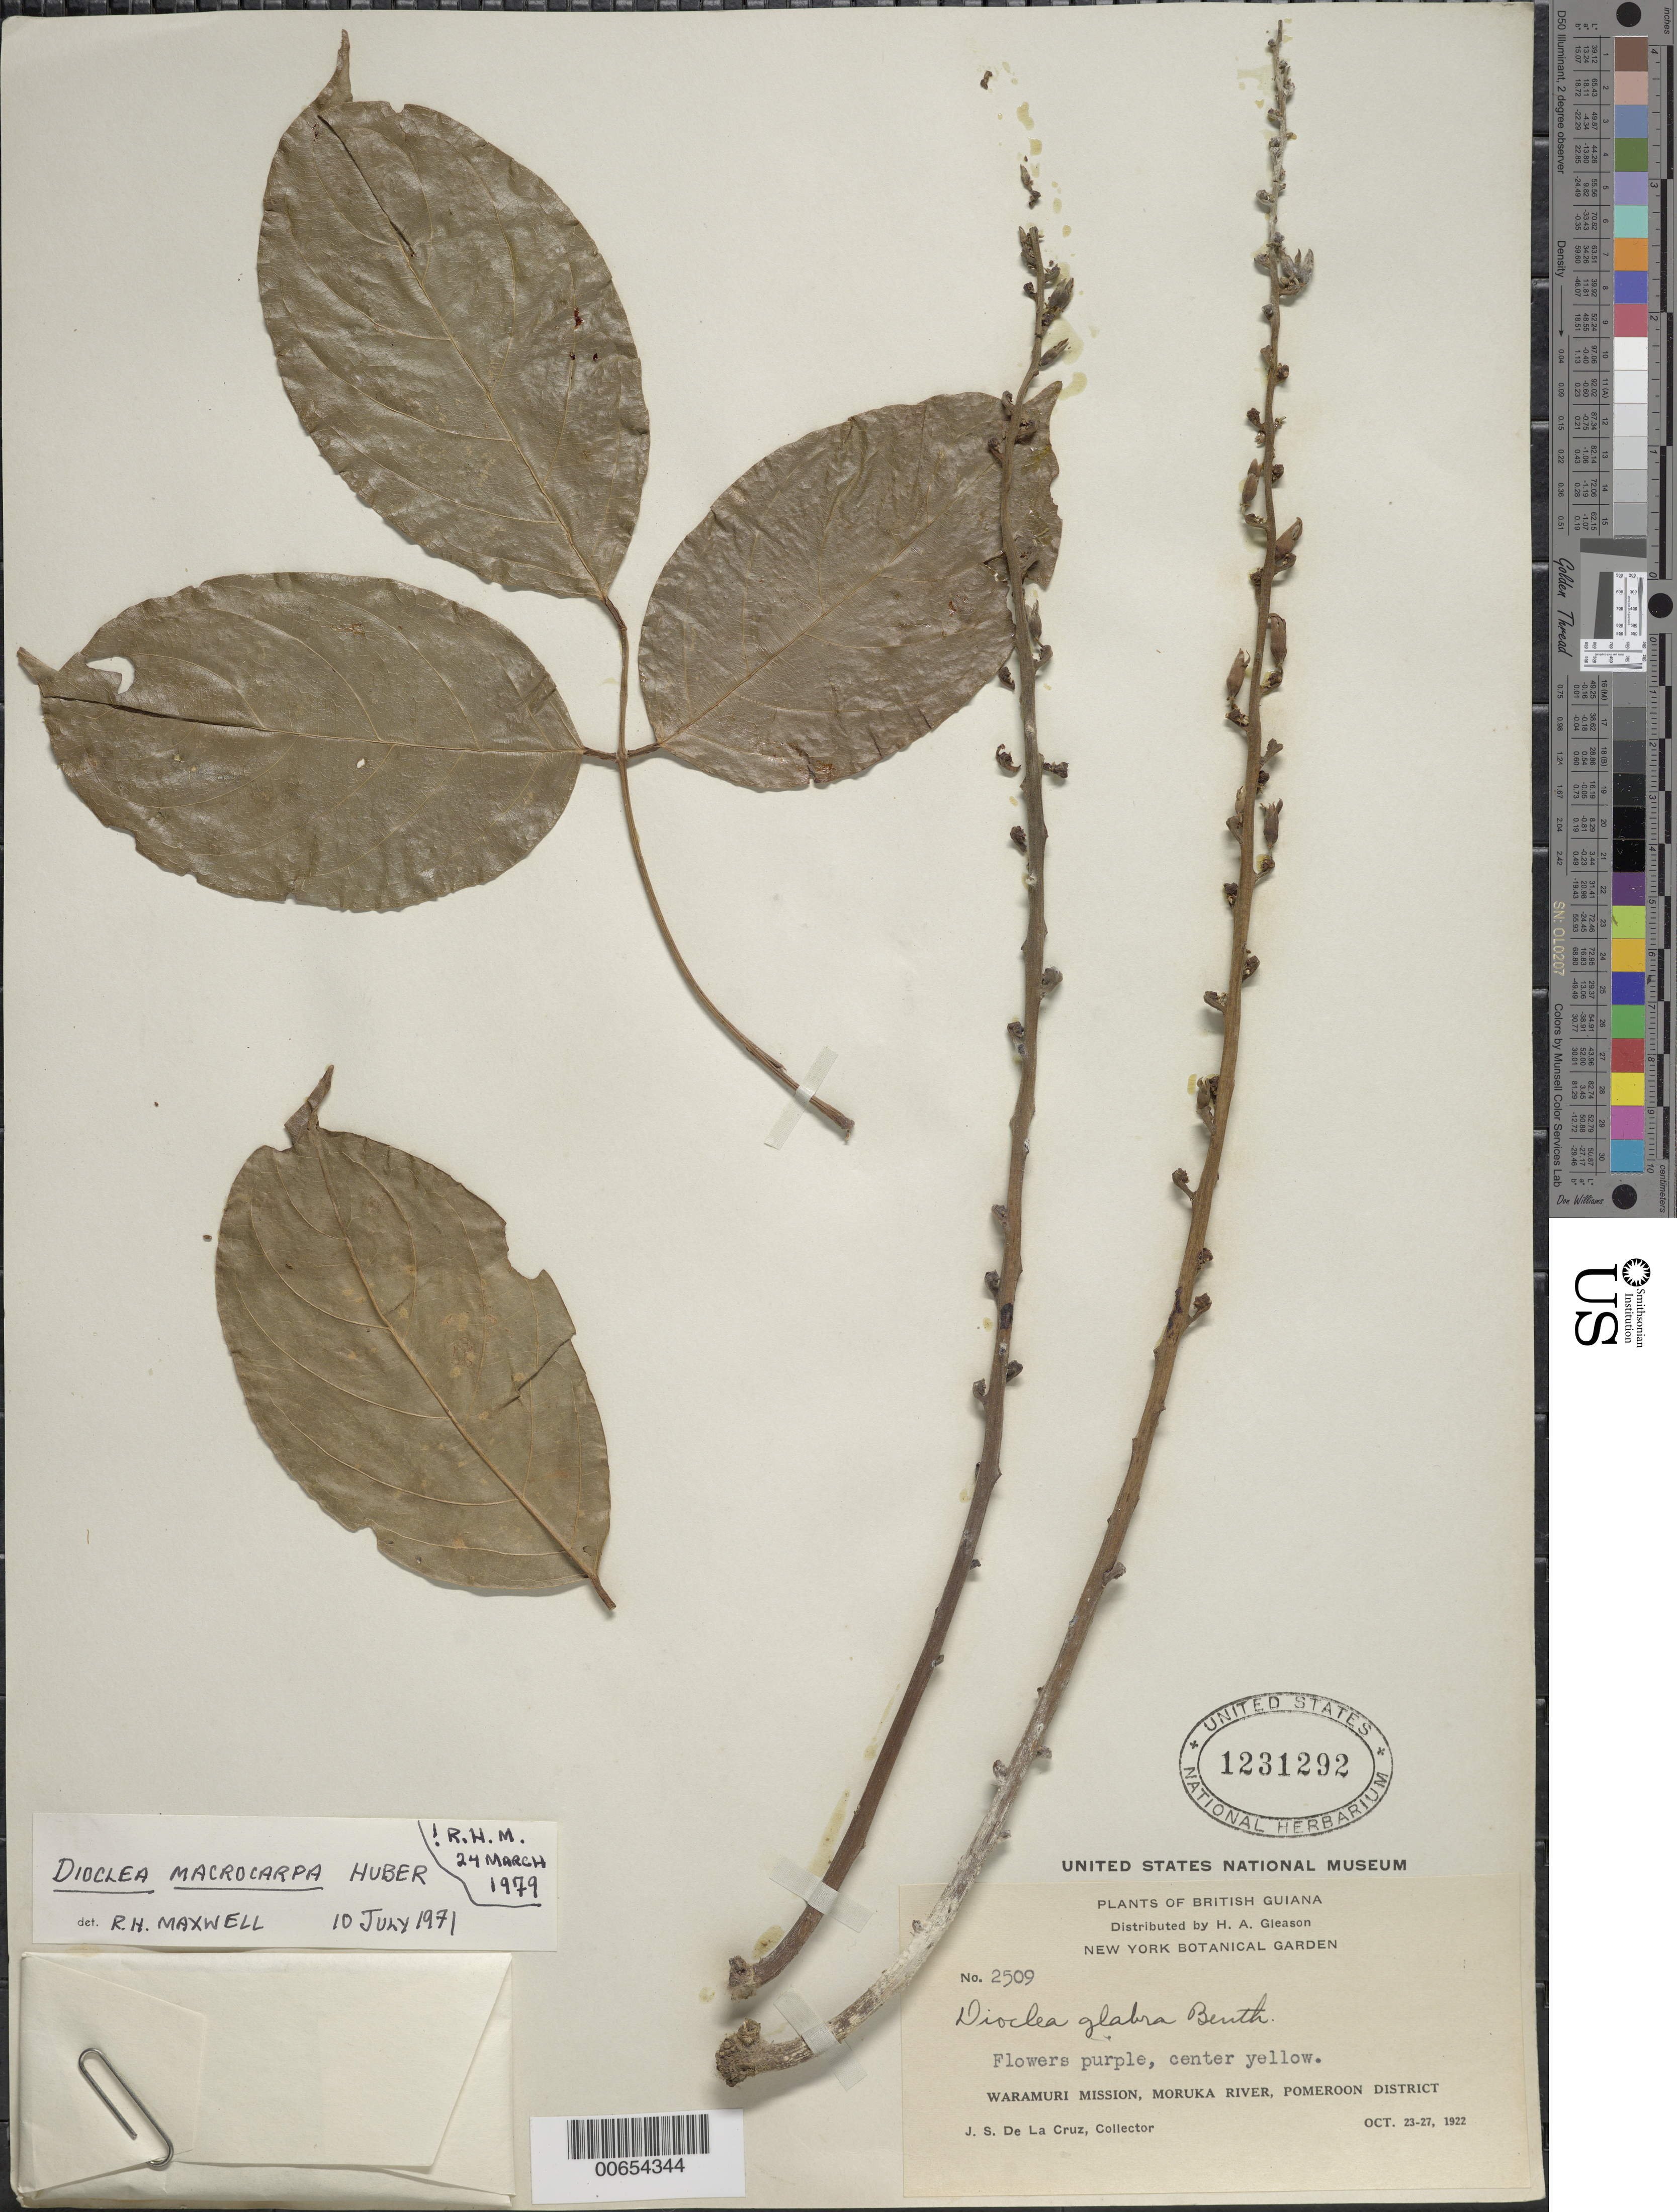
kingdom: Plantae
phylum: Tracheophyta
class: Magnoliopsida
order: Fabales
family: Fabaceae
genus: Macropsychanthus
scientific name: Macropsychanthus macrocarpus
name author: (Huber) L.P. Queiroz & Snak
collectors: J. S. de la Cruz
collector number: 2509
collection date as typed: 23-Oct-22 to 27-Oct-22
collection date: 1922-10-23/1922-10-27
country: Guyana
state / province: Pomeroon-Supenaam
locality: Waramuri Mission, Moruka R., Pomeroon Dist.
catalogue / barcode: US 1231292